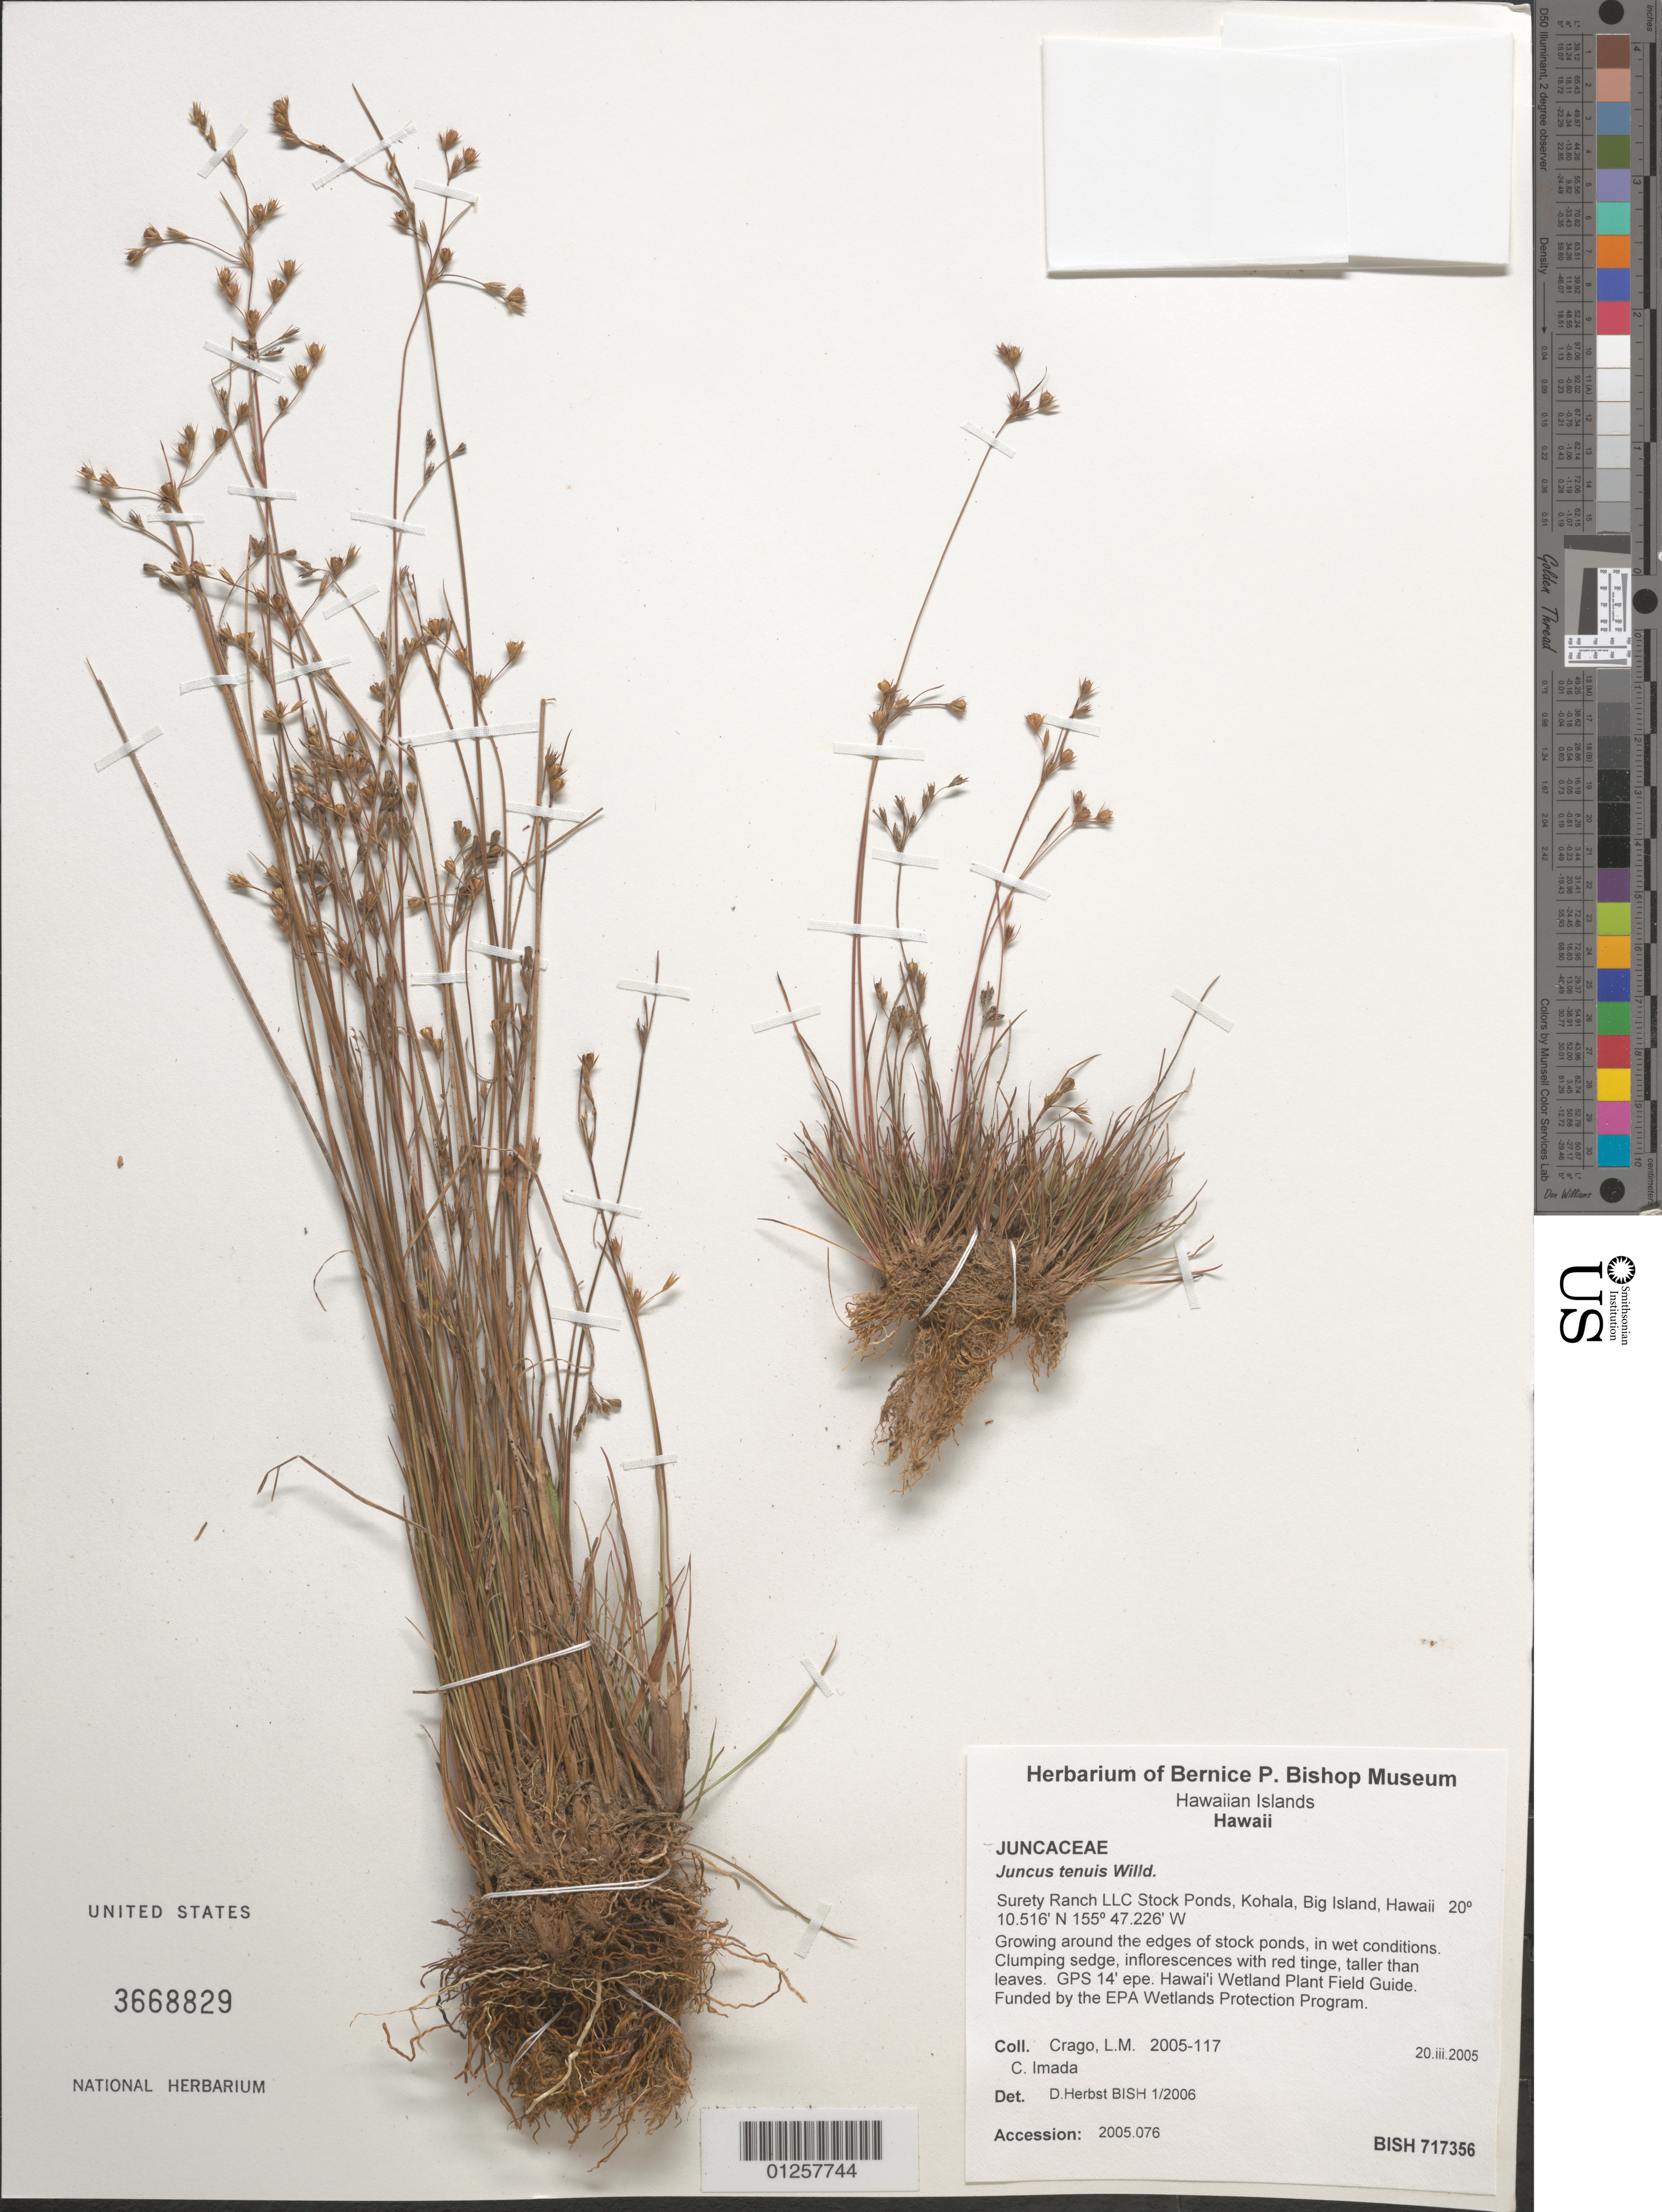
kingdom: Plantae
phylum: Tracheophyta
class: Liliopsida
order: Poales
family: Juncaceae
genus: Juncus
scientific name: Juncus tenuis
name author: Willd.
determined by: Herbst, D.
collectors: L. Crago & C. Imada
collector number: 2005-117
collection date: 2005-03-20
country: United States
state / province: Hawaii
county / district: Hawaii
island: Hawaii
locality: Surety Ranch LLC Stock Ponds, Kohala, Big Island.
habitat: Around the edges of stock ponds, in wet conditions.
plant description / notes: Accession: 2005.076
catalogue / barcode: US 3668829